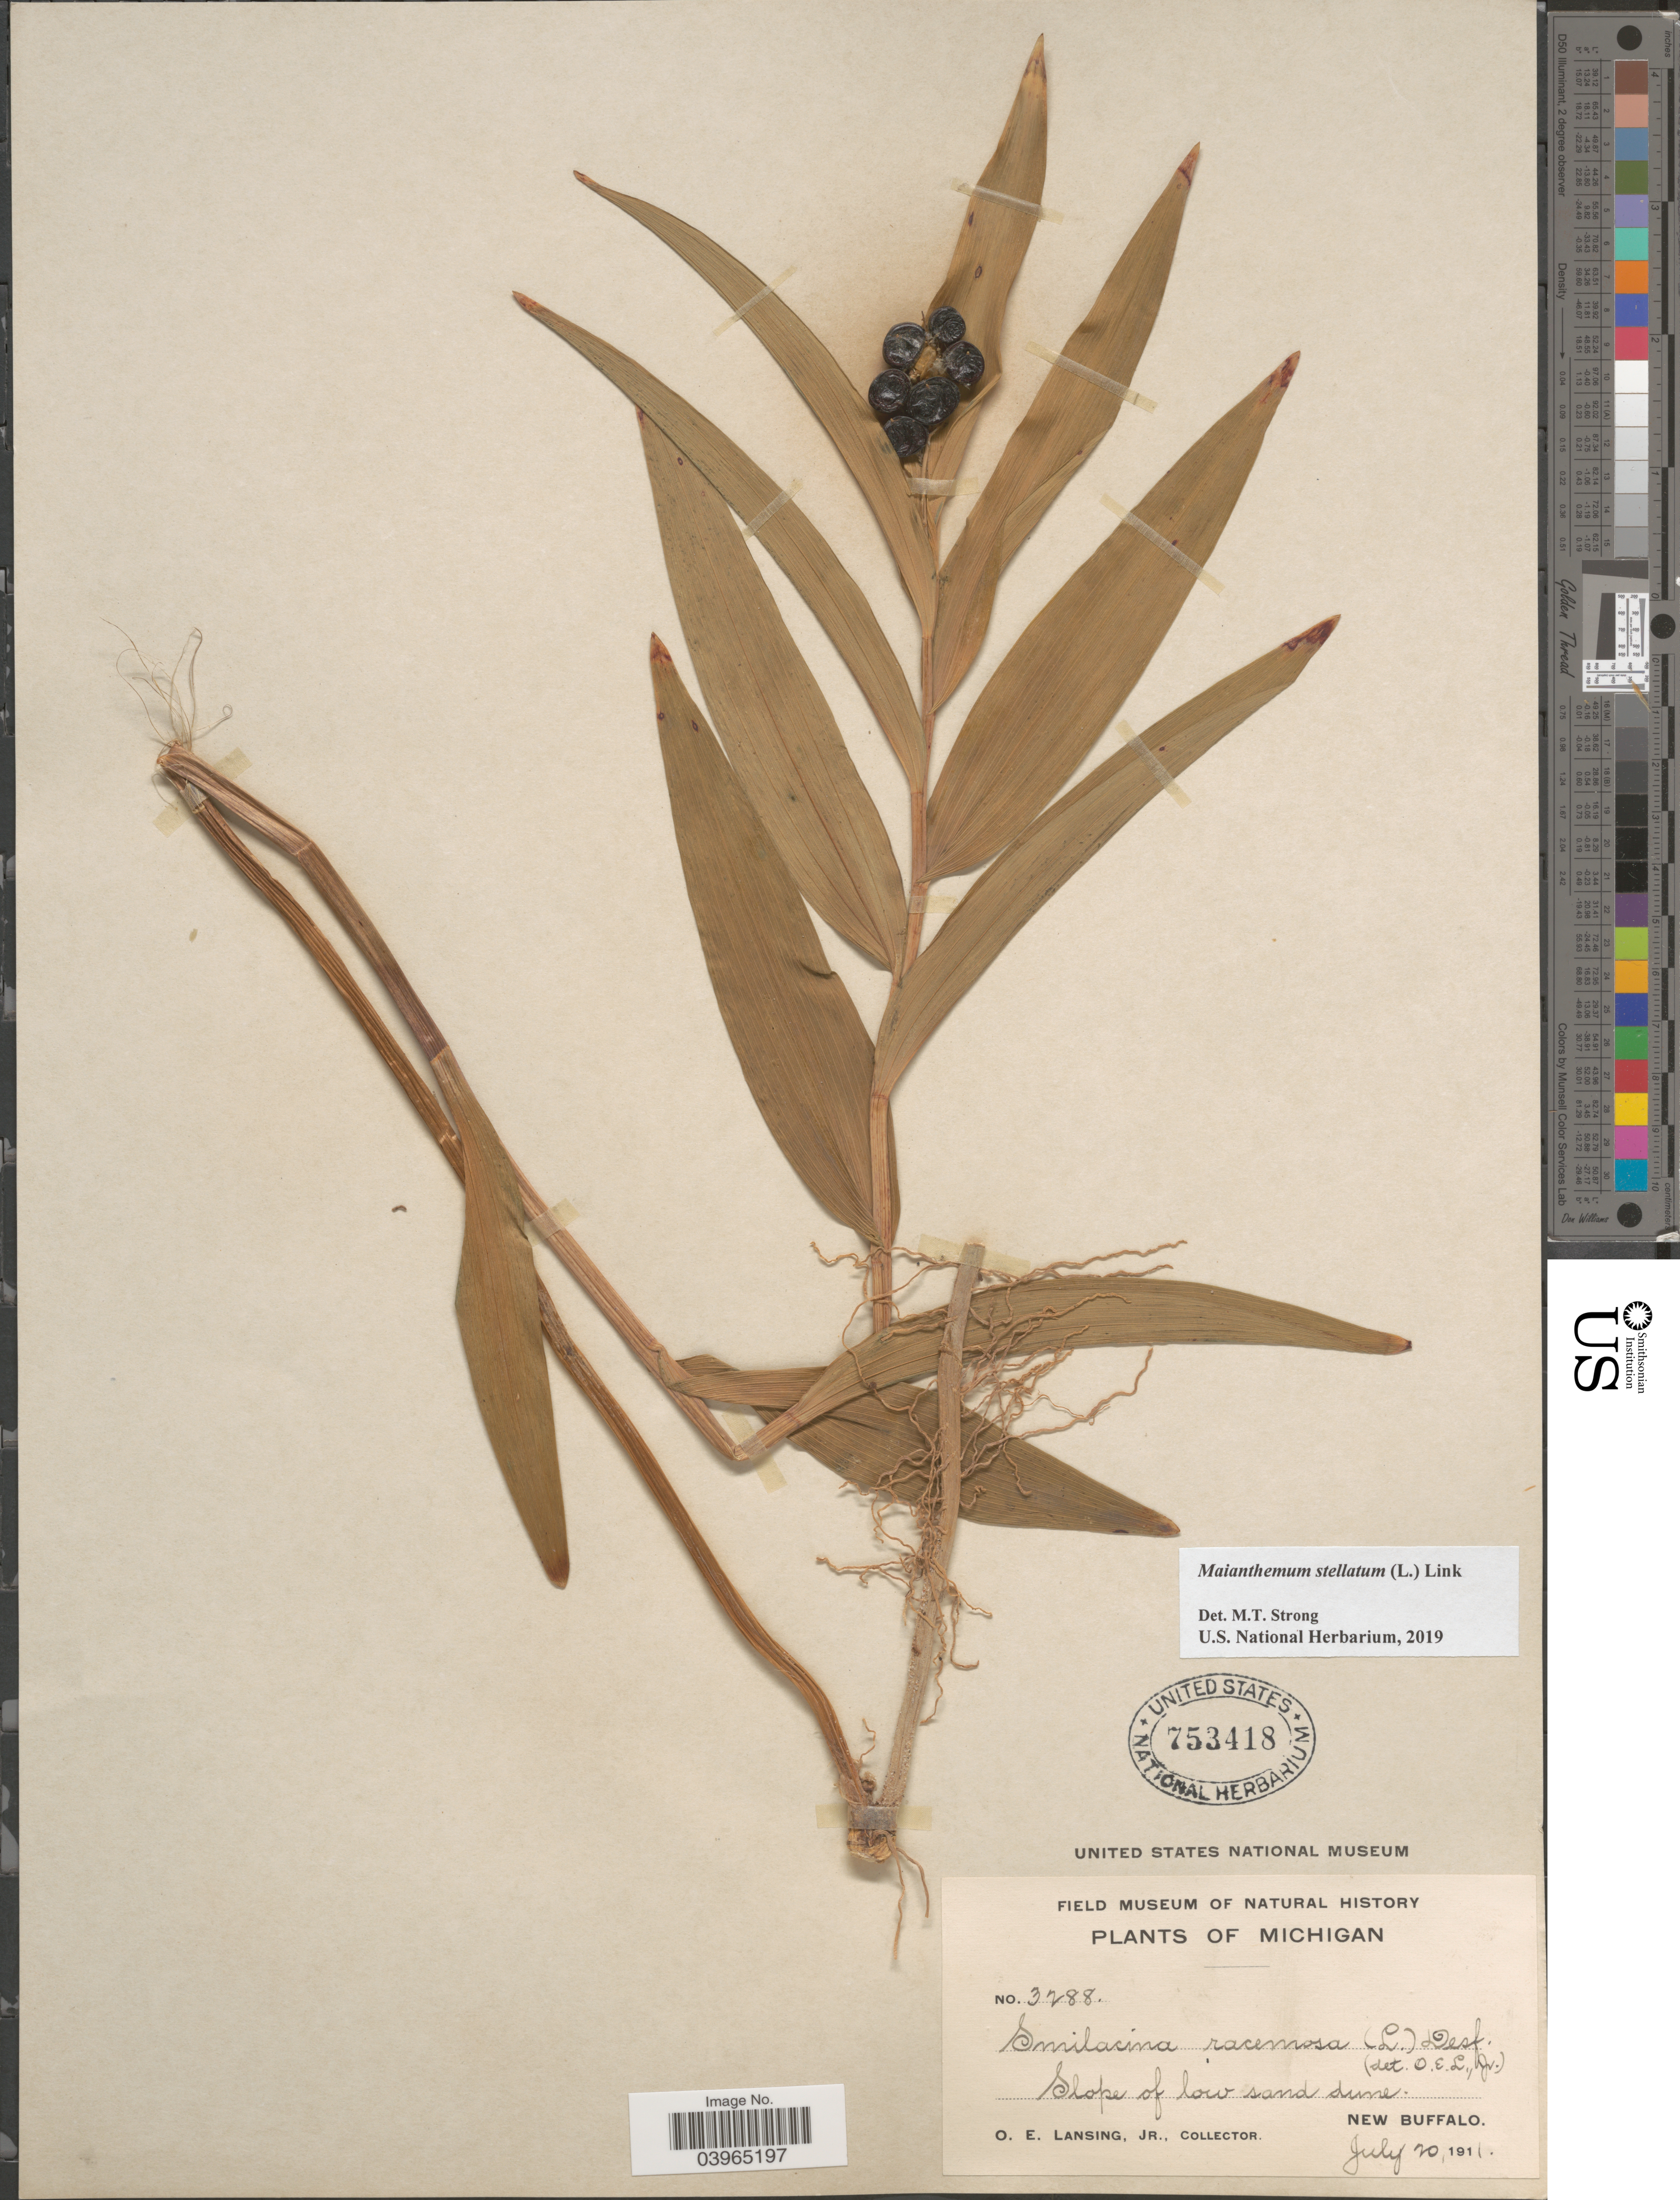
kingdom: Plantae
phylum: Tracheophyta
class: Liliopsida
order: Asparagales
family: Asparagaceae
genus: Maianthemum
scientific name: Maianthemum stellatum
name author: (L.) Link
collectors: O. Lansing Jr.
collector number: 3288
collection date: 1911-07-20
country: United States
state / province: Michigan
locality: Slope of low sand dune. New Buffalo.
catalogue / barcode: US 753418